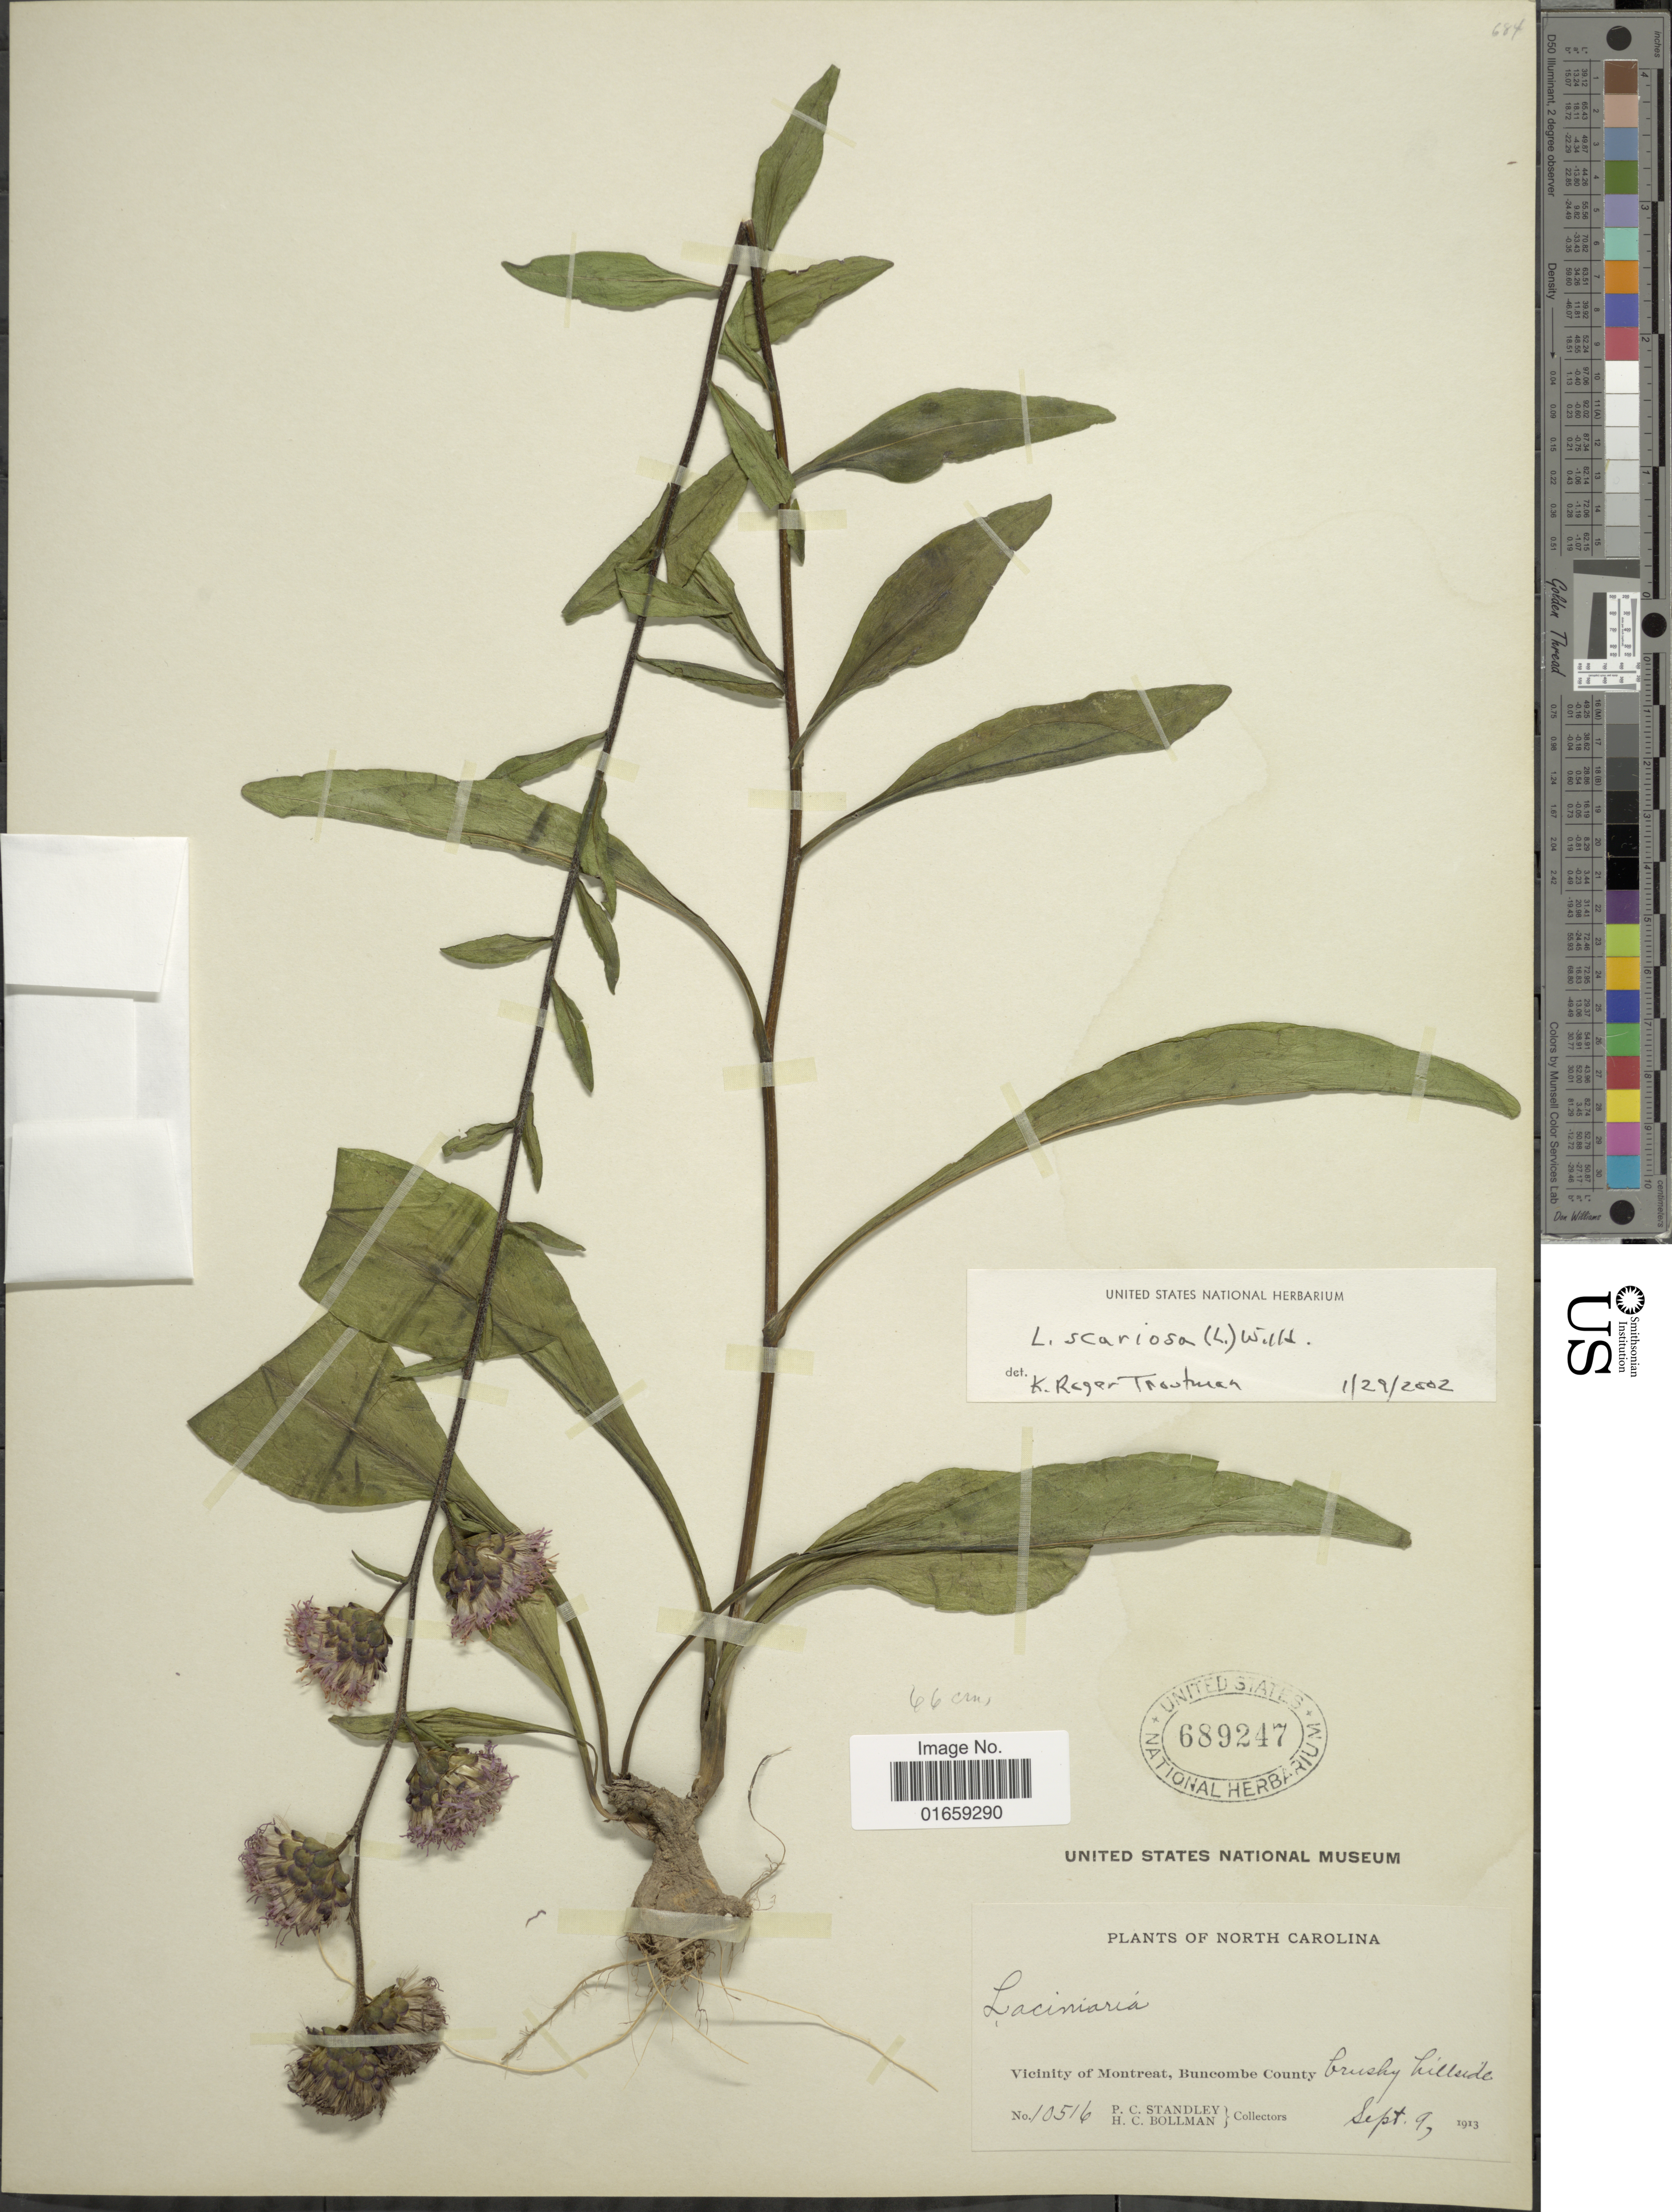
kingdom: Plantae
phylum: Tracheophyta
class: Magnoliopsida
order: Asterales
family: Asteraceae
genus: Liatris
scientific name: Liatris scariosa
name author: (L.) Willd.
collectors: P. C. Standley & H. C. Bollman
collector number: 10516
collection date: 1913-09-09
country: United States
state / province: North Carolina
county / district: Buncombe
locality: Vicinity of Montreat, Buncombe County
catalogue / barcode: US 689247